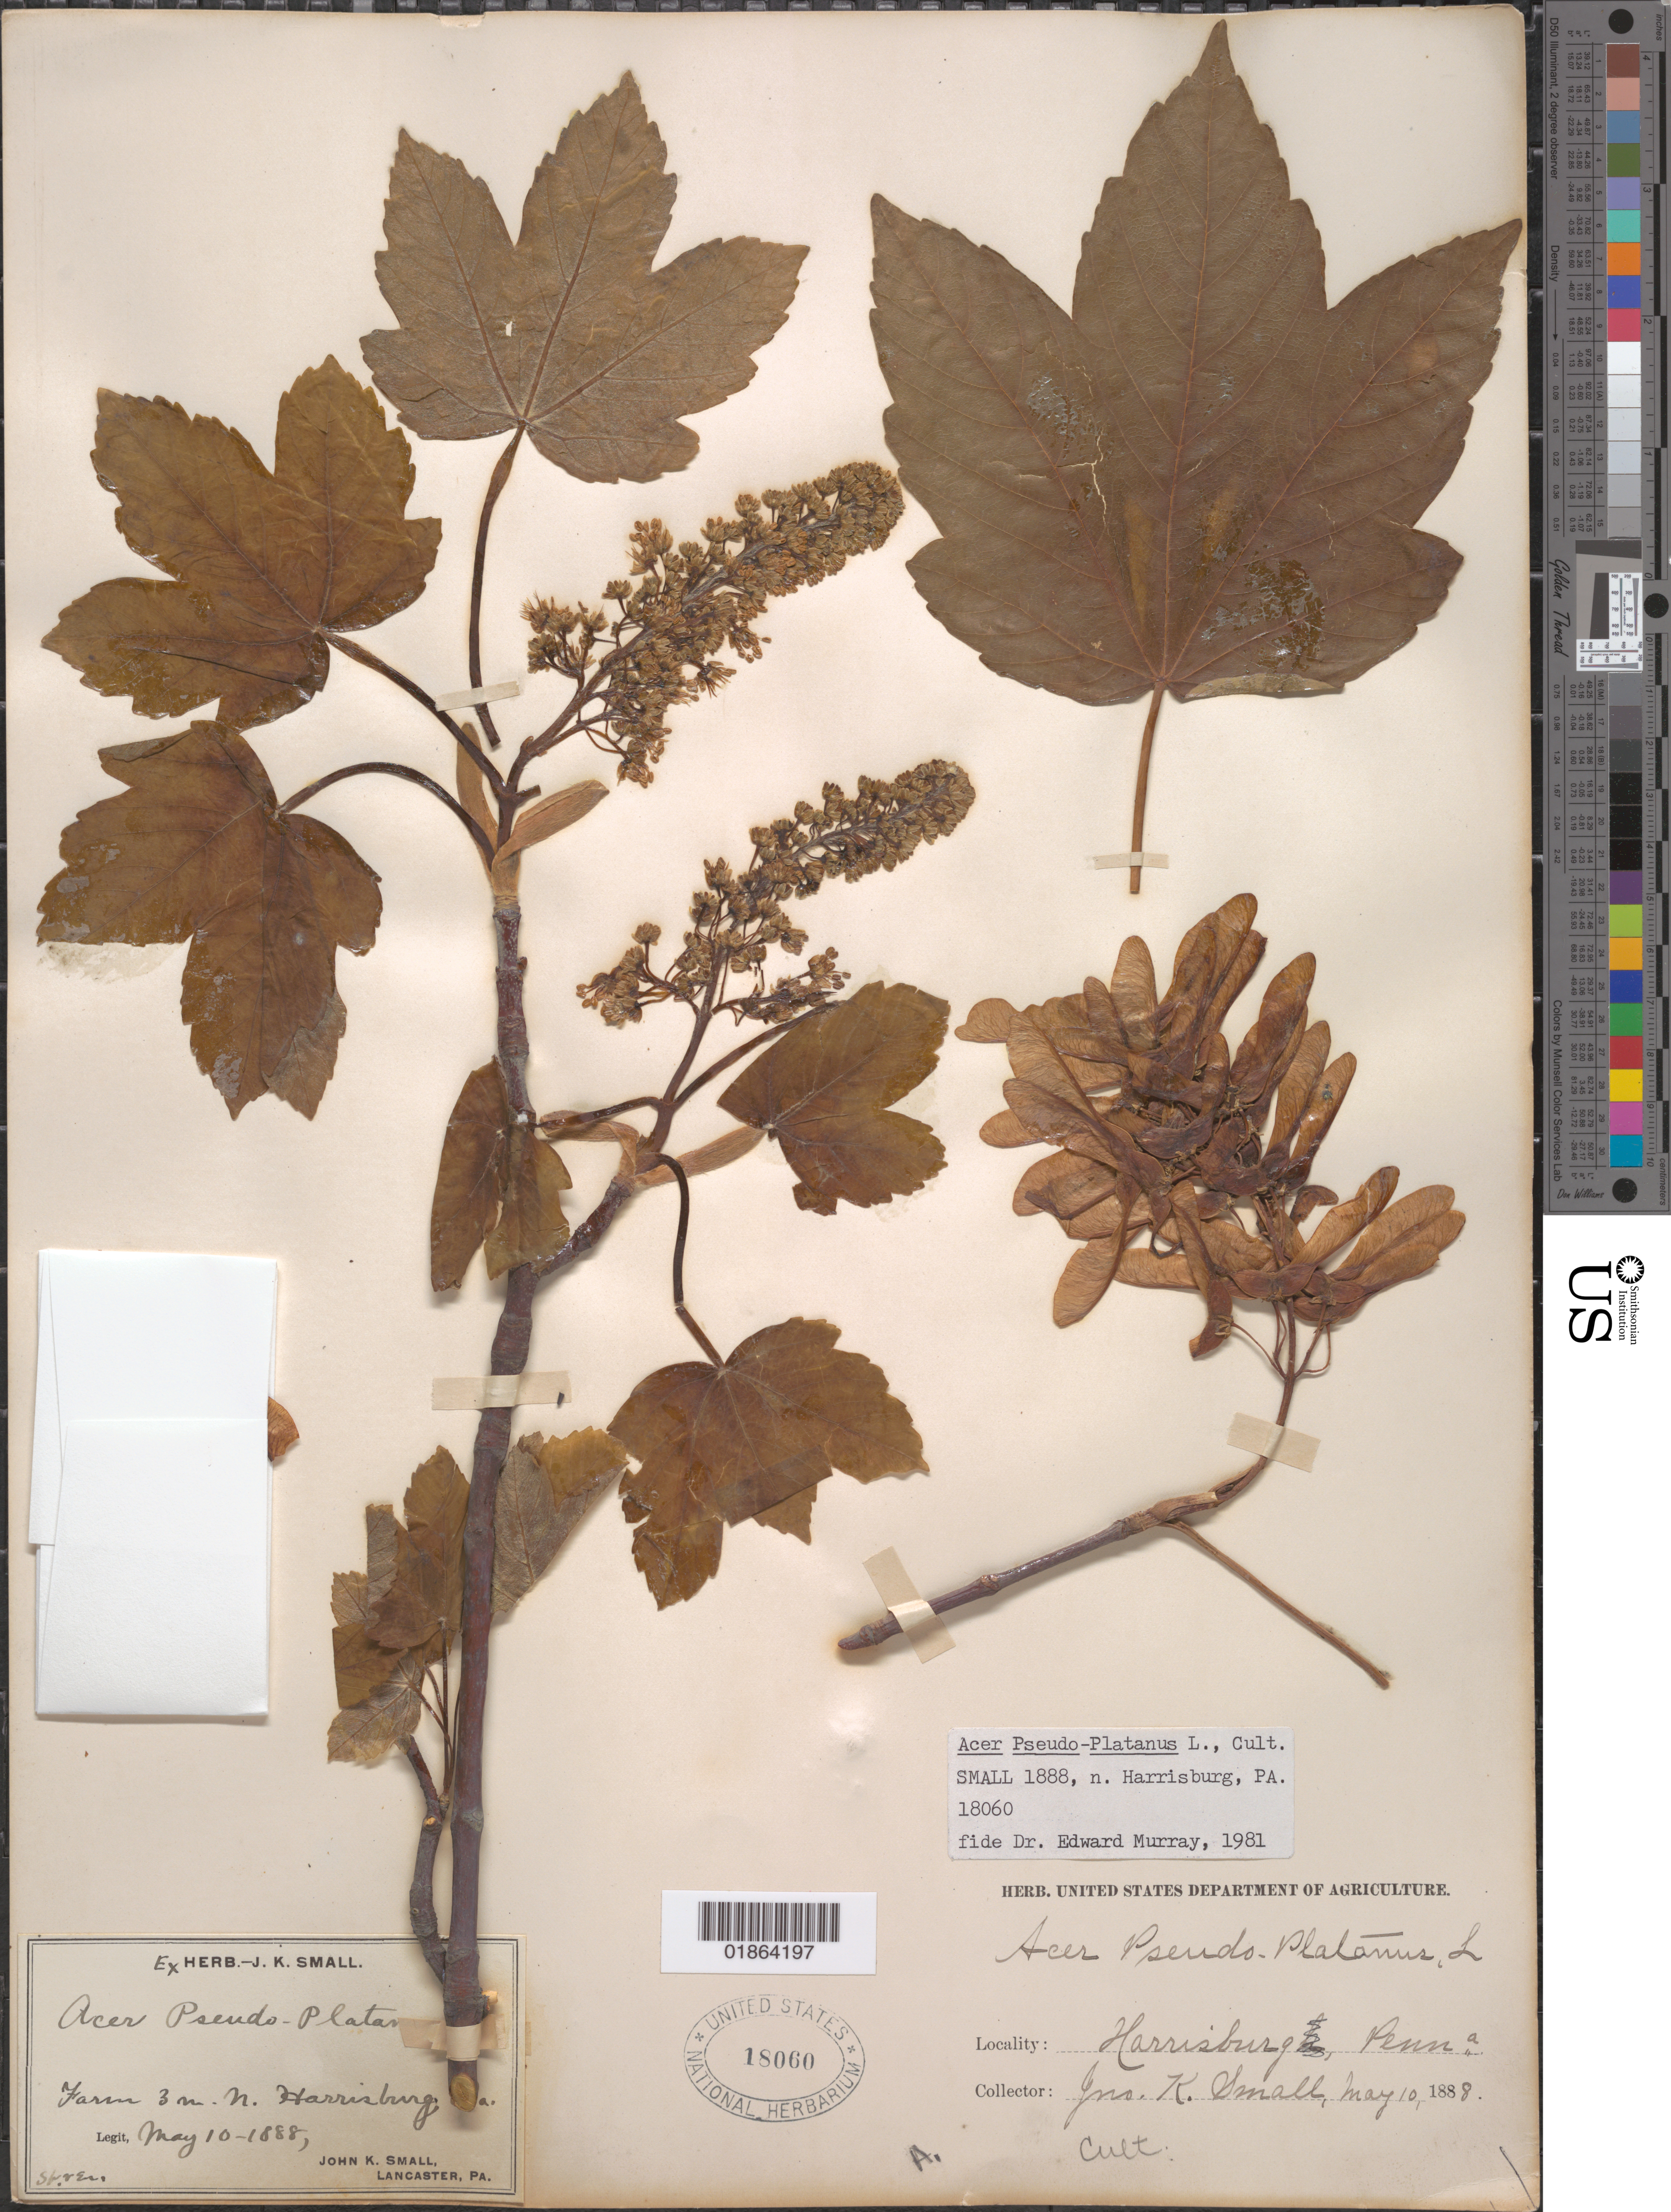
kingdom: Plantae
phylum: Tracheophyta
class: Magnoliopsida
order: Sapindales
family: Sapindaceae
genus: Acer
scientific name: Acer pseudoplatanus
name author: L.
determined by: Murray, Edward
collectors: J. K. Small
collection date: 1888-05-10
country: United States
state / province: Pennsylvania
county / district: Dauphin County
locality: Harrisburg, farm 3 miles N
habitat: Cultivated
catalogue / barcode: US 18060